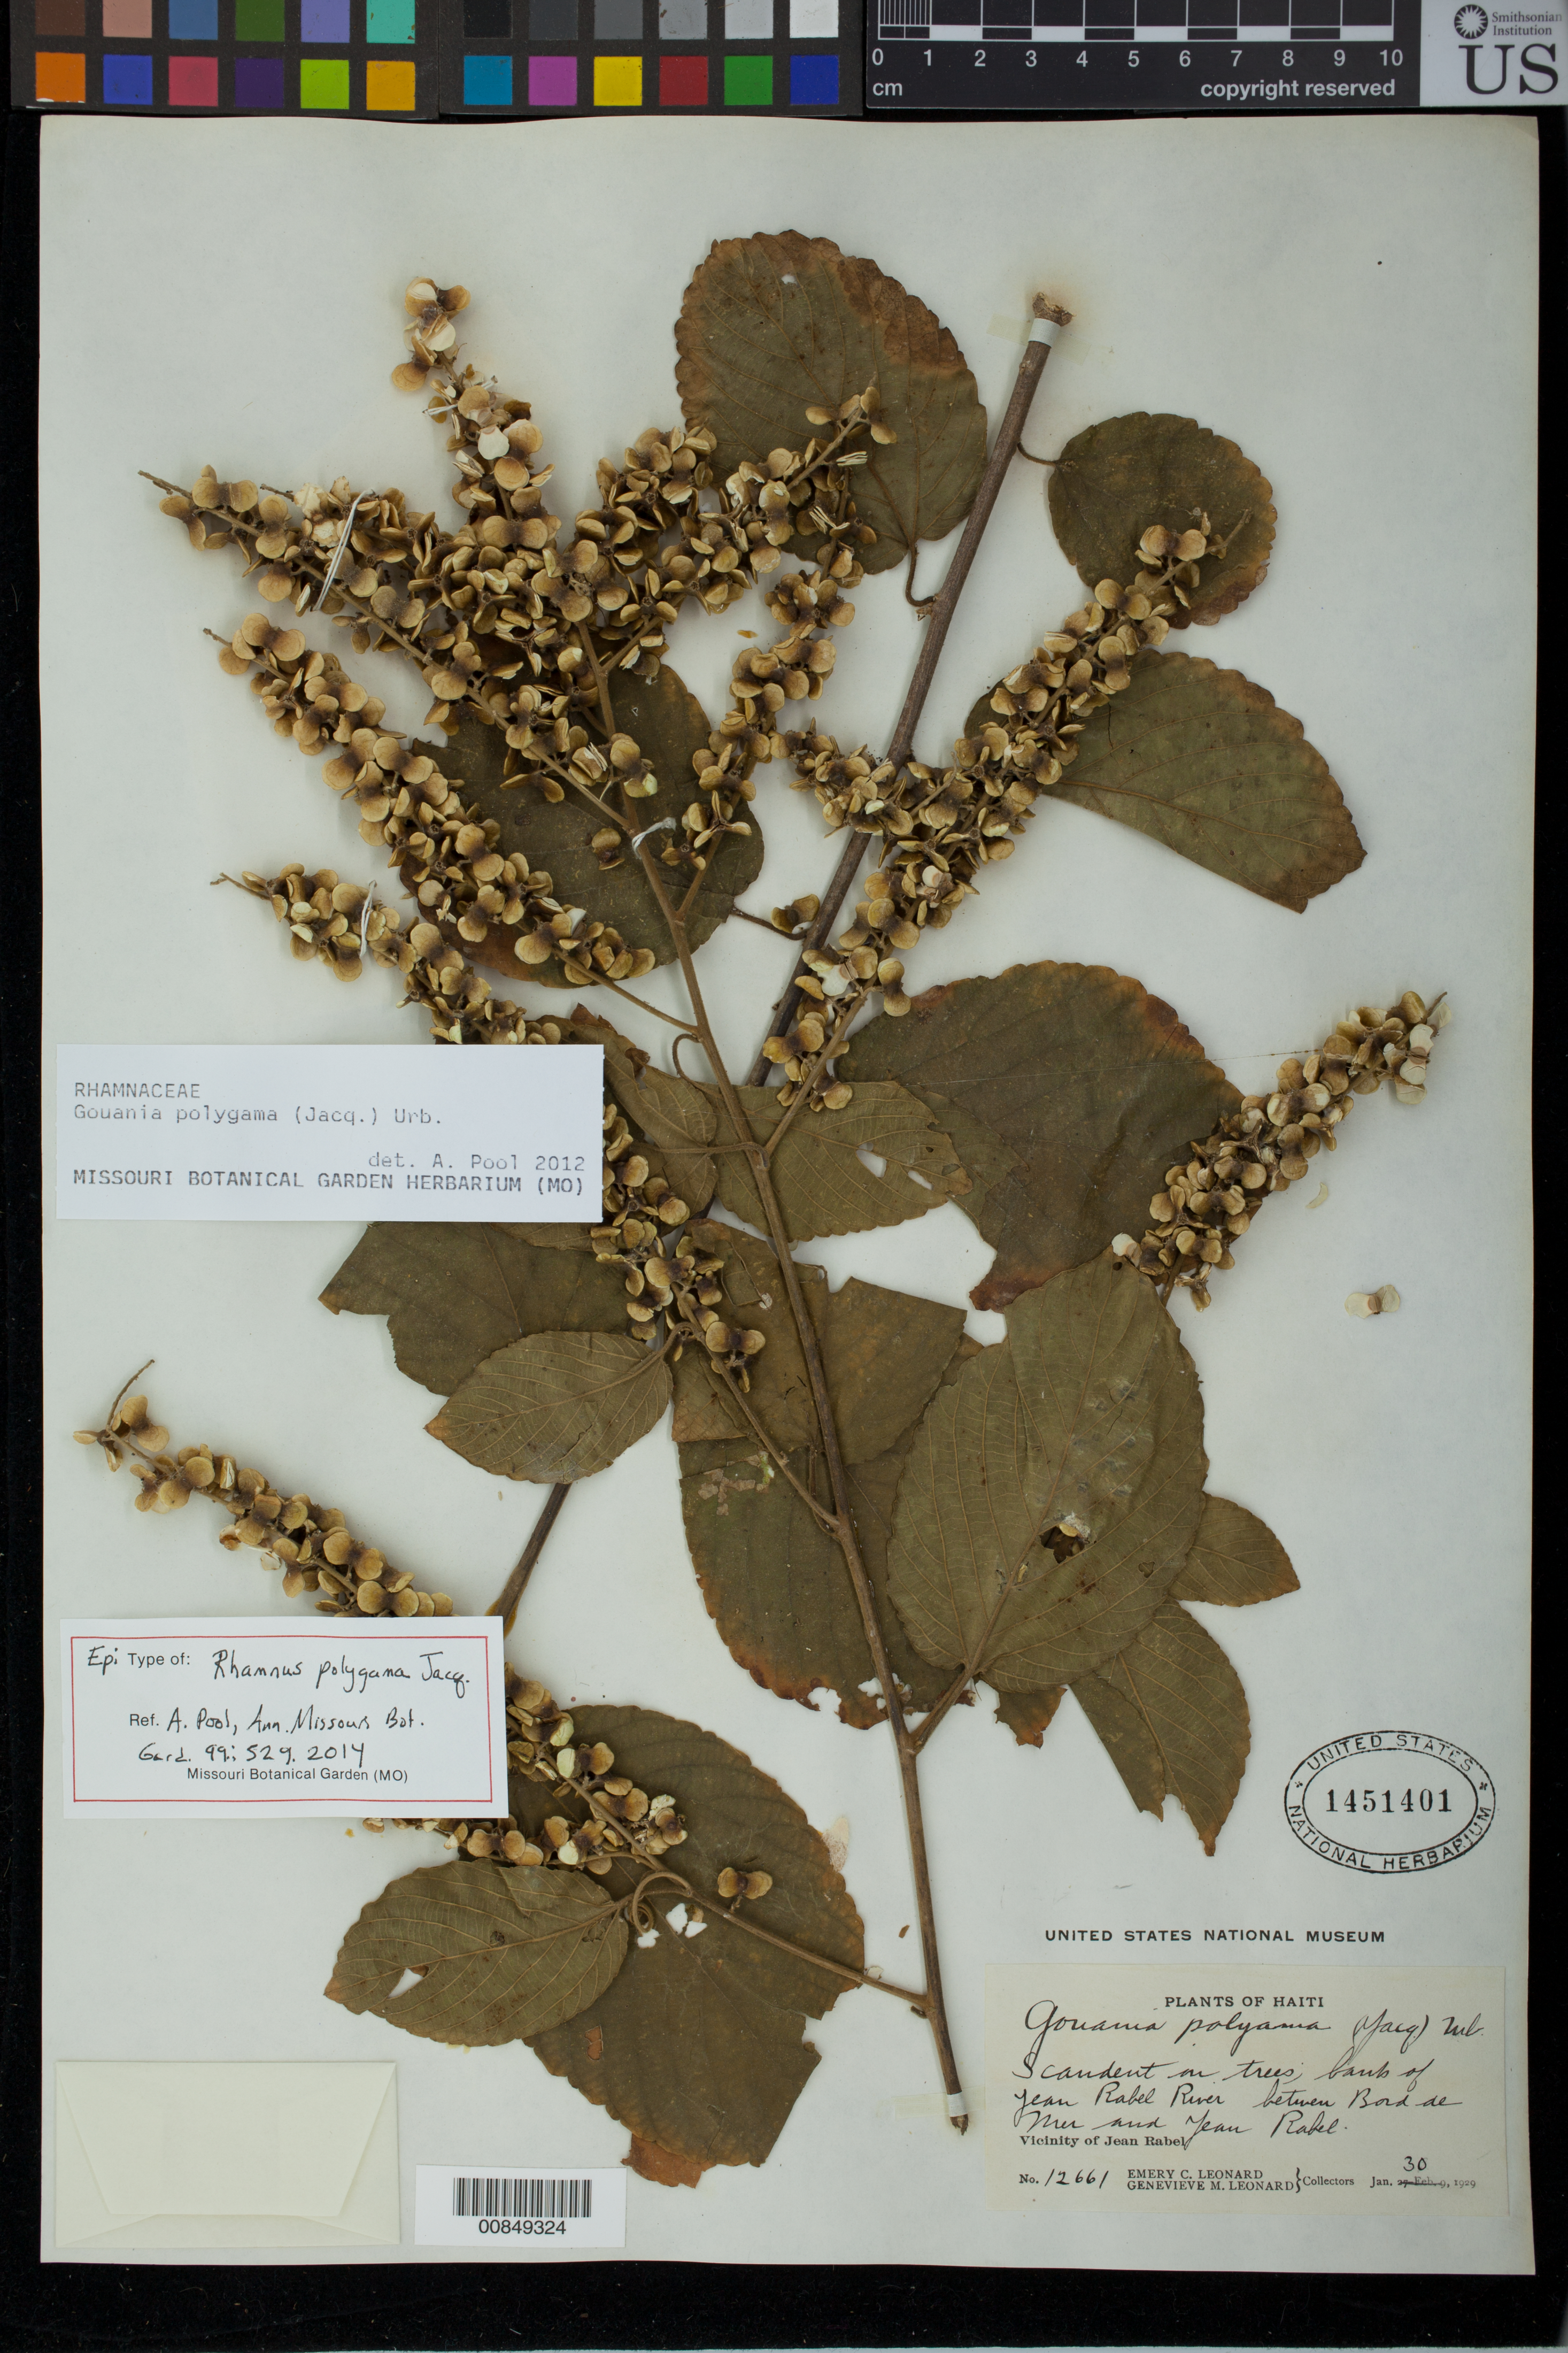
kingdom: Plantae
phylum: Tracheophyta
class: Magnoliopsida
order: Rosales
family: Rhamnaceae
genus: Rhamnus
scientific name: Rhamnus polygama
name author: Jacq.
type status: Epitype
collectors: E. C. Leonard & G. M. Leonard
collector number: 12661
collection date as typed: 30 Jan 1929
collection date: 1929-01-30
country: Haiti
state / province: Nord-Ouest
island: Hispaniola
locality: Vicinity of Jean Rabel, bank of Jean Rabel River between Bord de Mer and Jean Rabel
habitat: On trees along river bank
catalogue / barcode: US 1451401